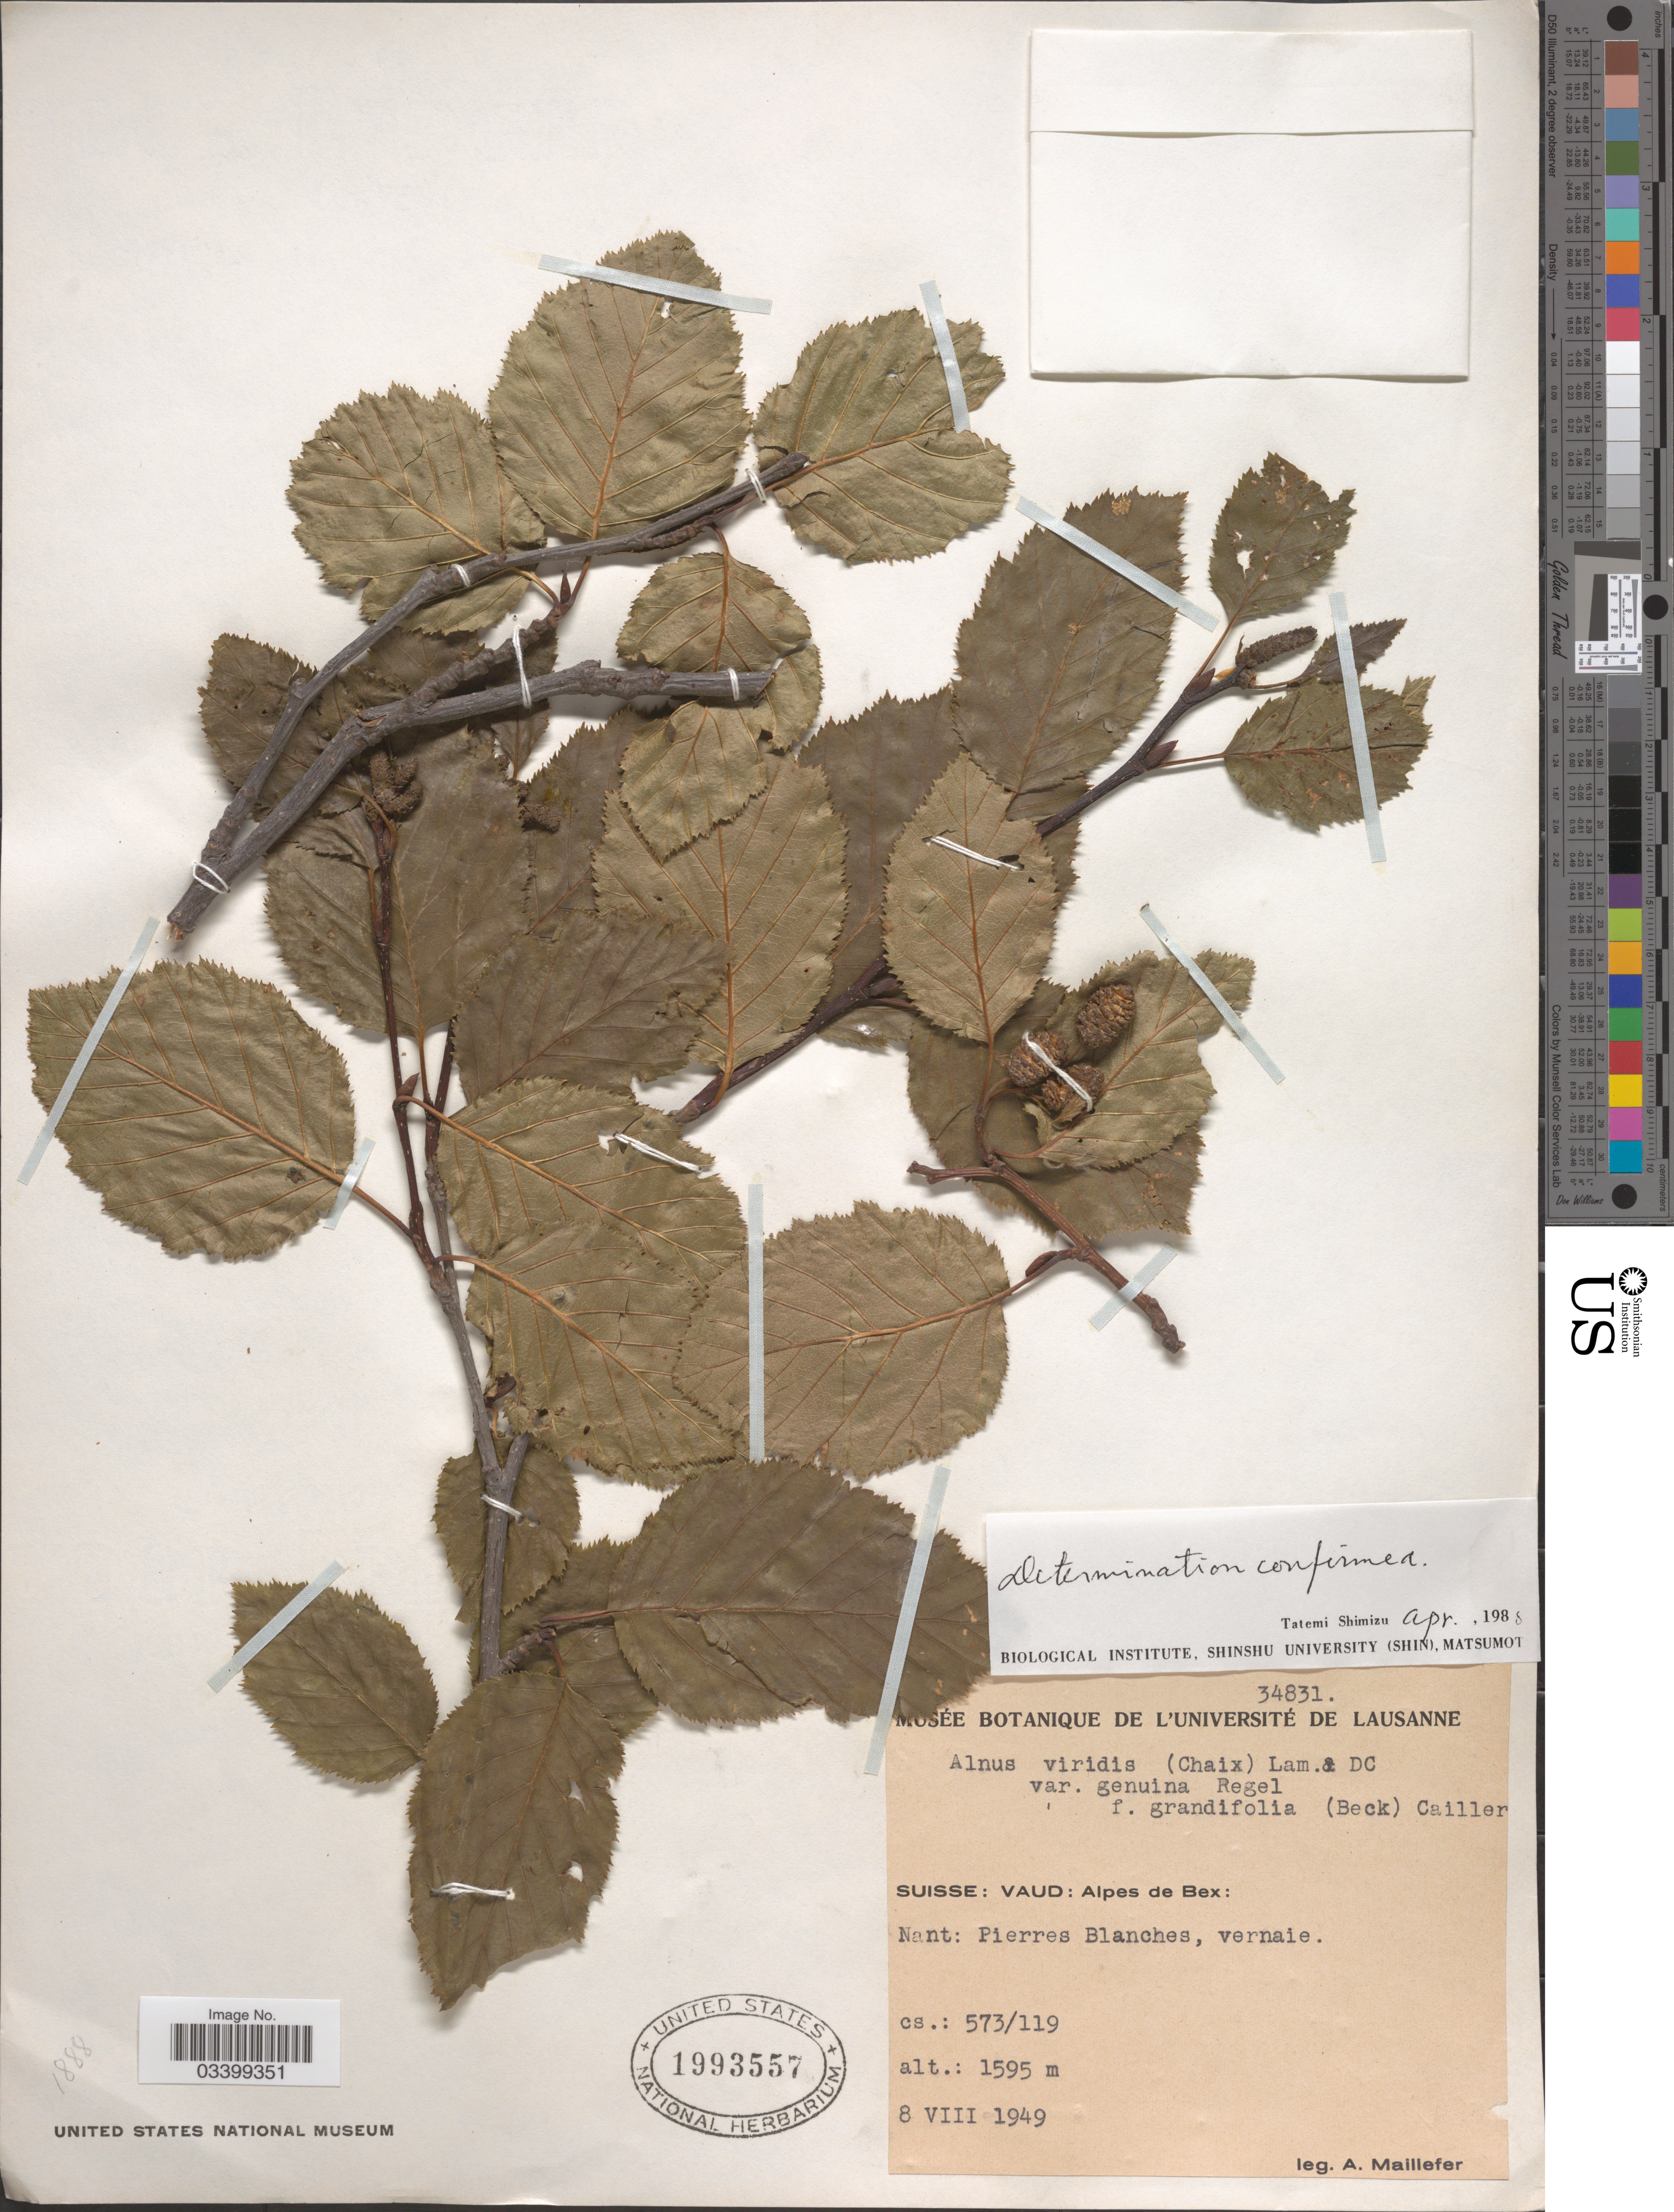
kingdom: Plantae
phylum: Tracheophyta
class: Magnoliopsida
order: Fagales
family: Betulaceae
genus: Alnus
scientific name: Alnus viridis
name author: (Chaix) DC.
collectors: A. Maillefer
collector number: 34831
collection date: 1949-08-08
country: Switzerland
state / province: Vaud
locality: Suisse: Alpes de Bex: Nant: Pierres Blanches, vernaie.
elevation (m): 1595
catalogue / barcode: US 1993557